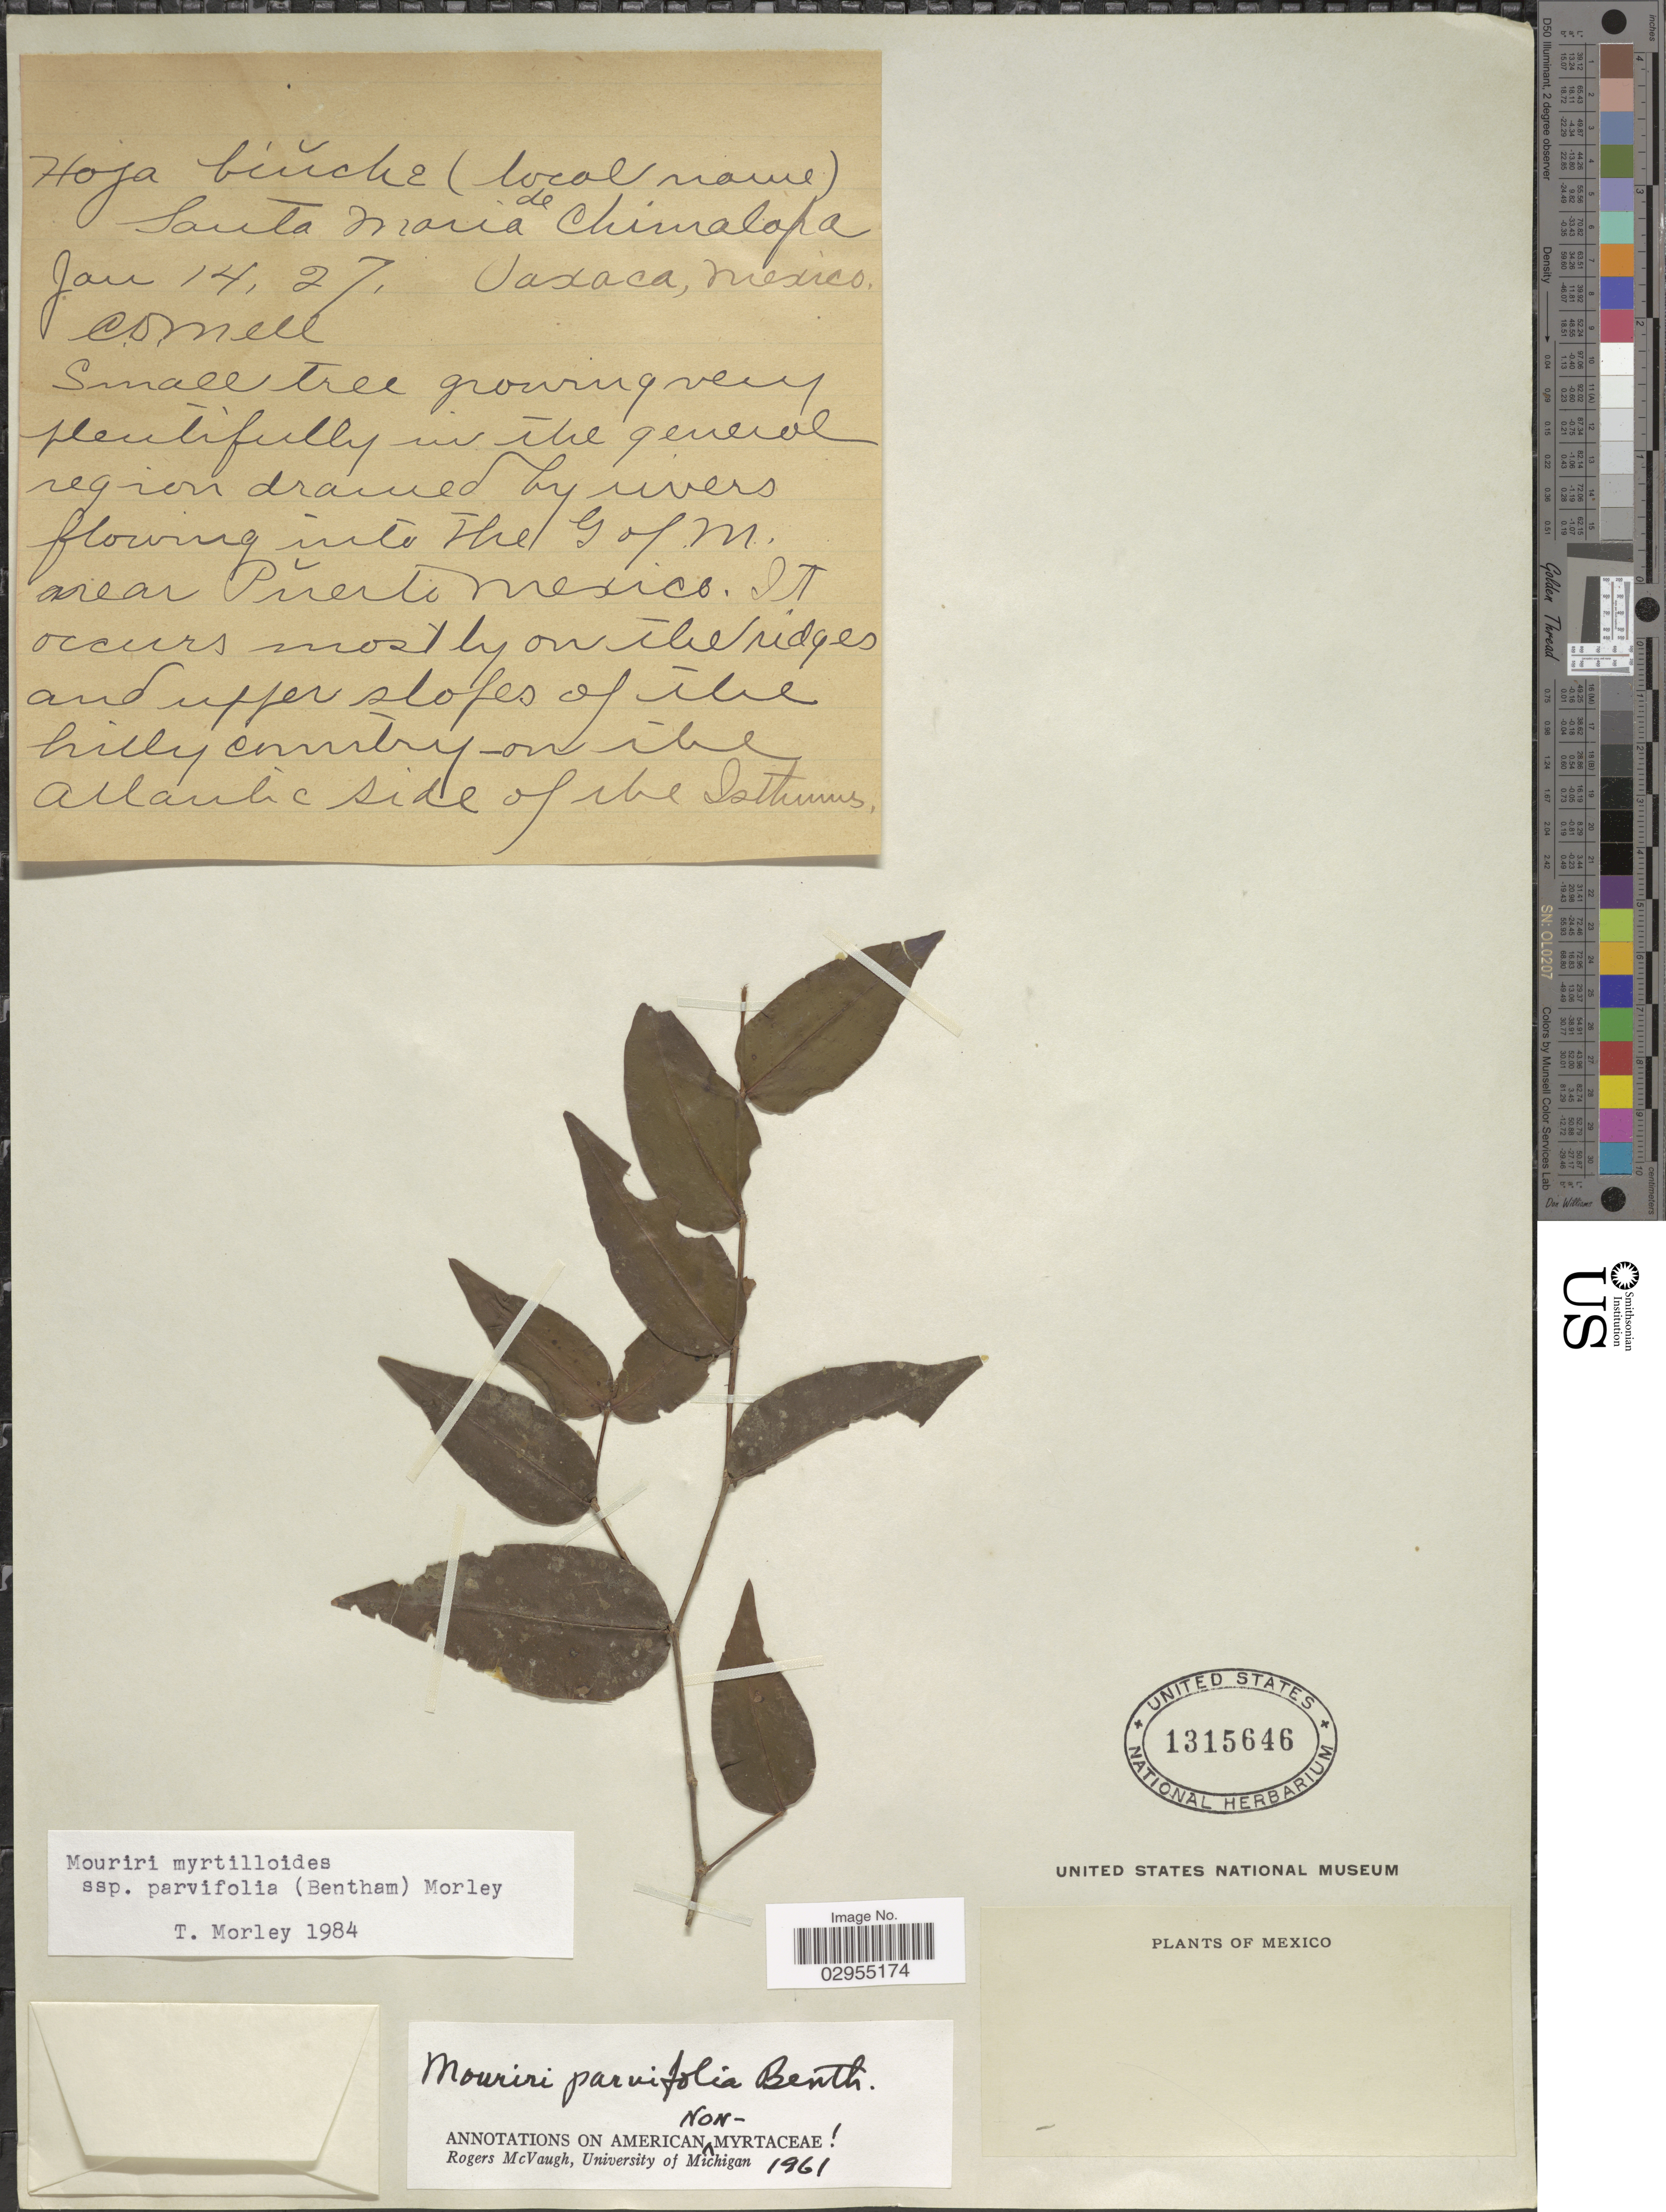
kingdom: Plantae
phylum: Tracheophyta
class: Magnoliopsida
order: Myrtales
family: Melastomataceae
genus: Mouriri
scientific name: Mouriri myrtilloides subsp. parvifolia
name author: (Benth.) Morley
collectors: Cornell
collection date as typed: Transcribed d/m/y: 14/1/27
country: Mexico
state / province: Oaxaca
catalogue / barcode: US 1315646